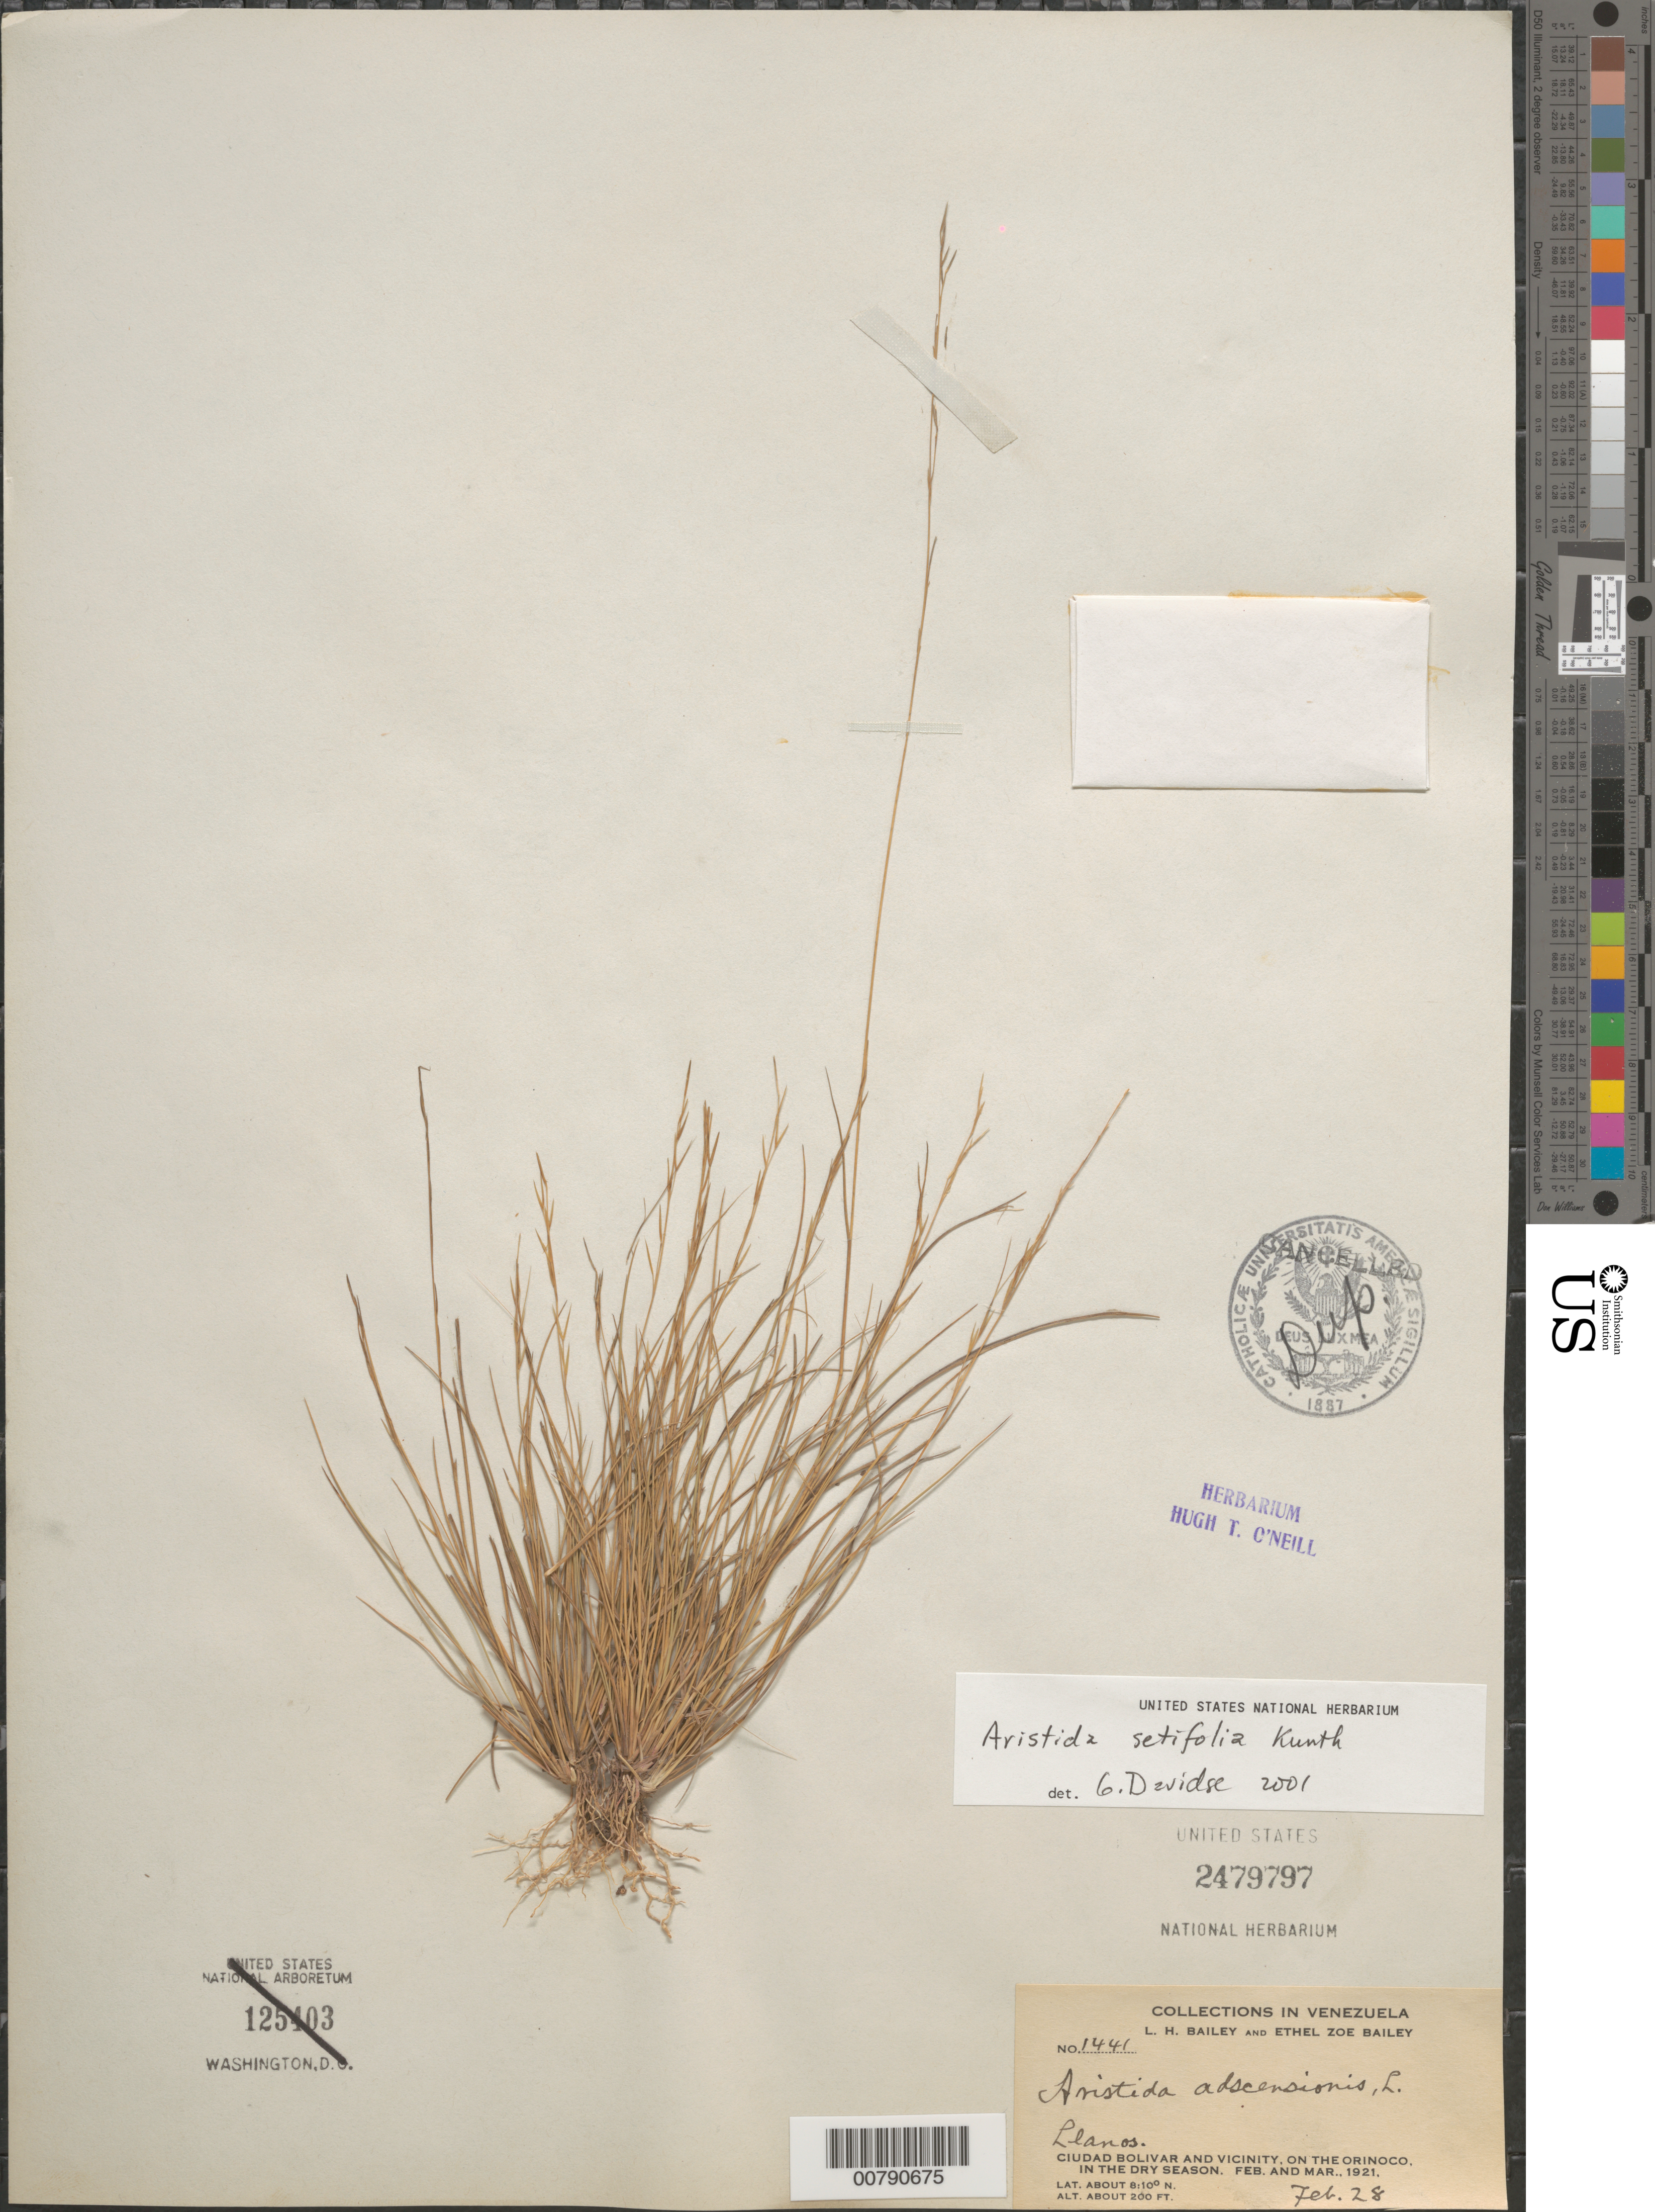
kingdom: Plantae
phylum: Tracheophyta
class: Liliopsida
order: Poales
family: Poaceae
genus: Aristida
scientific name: Aristida setifolia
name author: Kunth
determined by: Davidse, Gerrit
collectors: L. H. Bailey & E. Z. Bailey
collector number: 1441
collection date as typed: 28-Feb-21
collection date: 1921-02-28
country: Venezuela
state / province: Bolívar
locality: Ciudad Bolívar and vicinity, Orinoco R.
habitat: Llanos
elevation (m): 61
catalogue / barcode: US 2479797